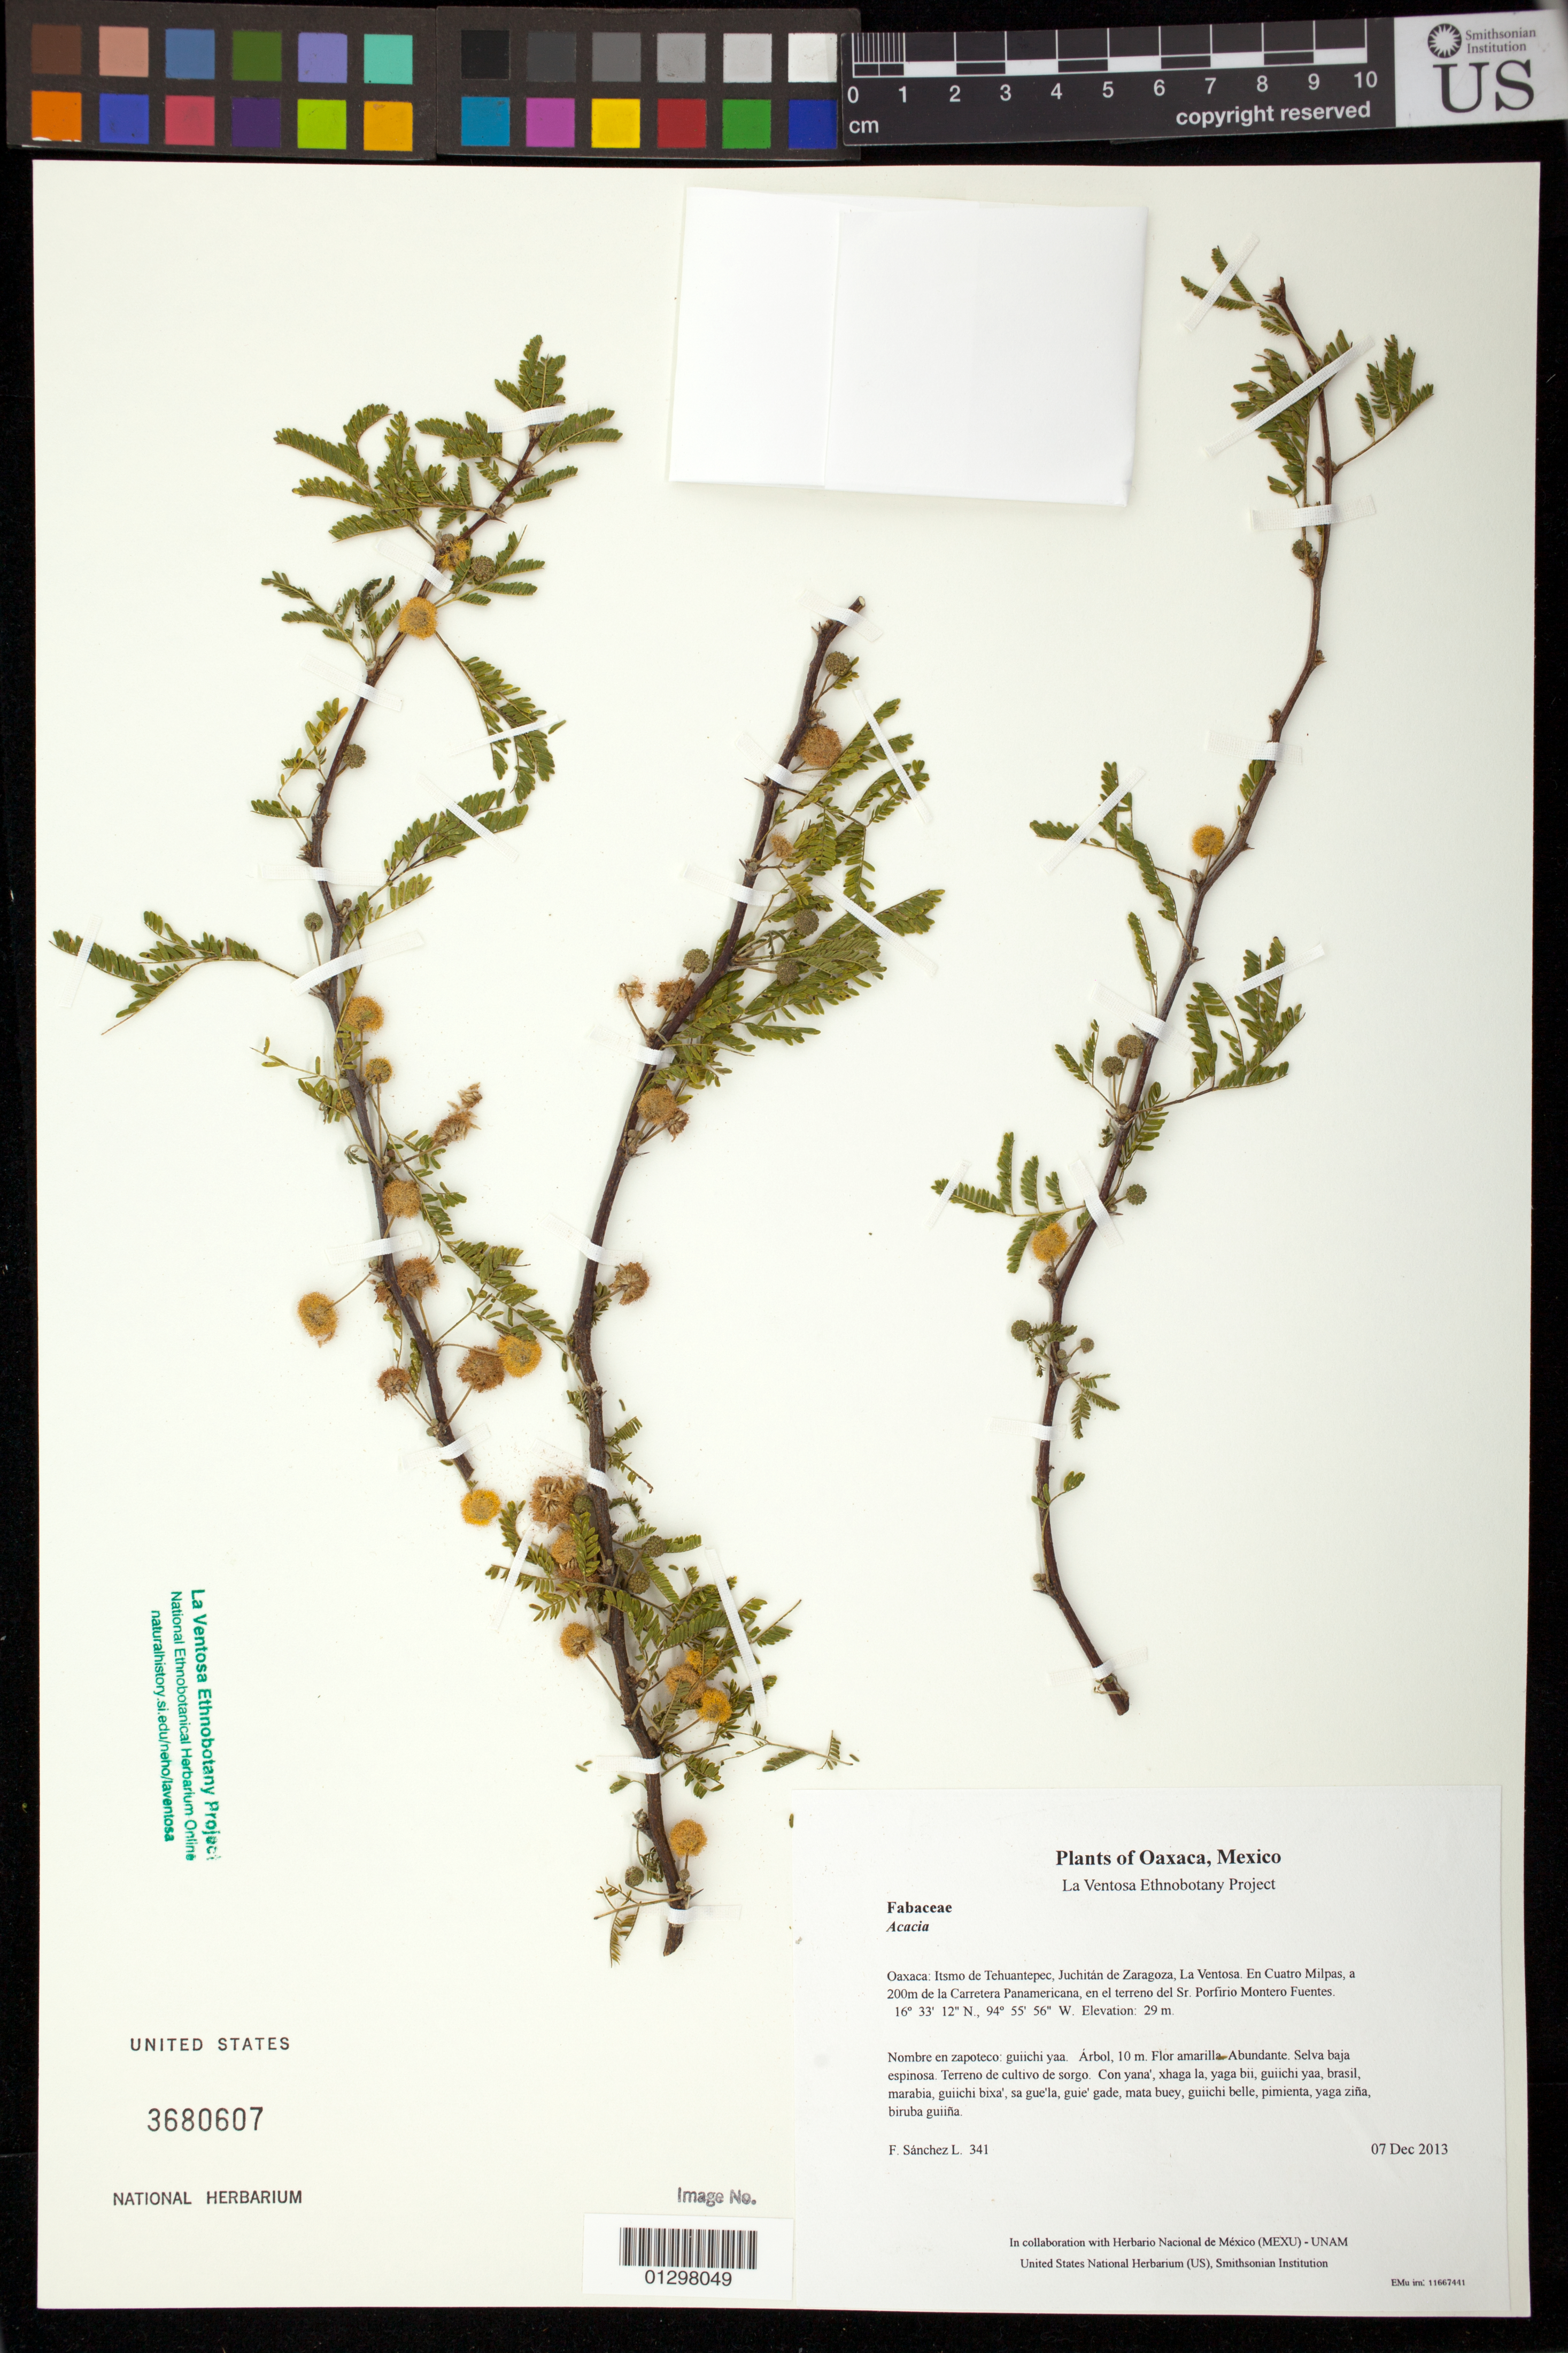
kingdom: Plantae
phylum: Tracheophyta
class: Magnoliopsida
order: Fabales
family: Fabaceae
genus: Acacia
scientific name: Acacia farnesiana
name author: (L.) Willd.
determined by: Sousa S., Mario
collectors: F. Sánchez L.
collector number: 341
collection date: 2013-12-07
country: Mexico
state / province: Oaxaca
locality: Itsmo de Tehuantepec, Juchitán de Zaragoza, La Ventosa. En Cuatro Milpas, a 200m de la Carretera Panamericana, en el terreno del Sr. Porfirio Montero Fuentes.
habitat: Selva baja espinosa. Terreno de cultivo de sorgo.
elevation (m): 29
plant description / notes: JEBOT, MEXU, SERO, US; Yaga. 10 m. Guie' naguchi. Stale.; huisache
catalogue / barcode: US 3680607